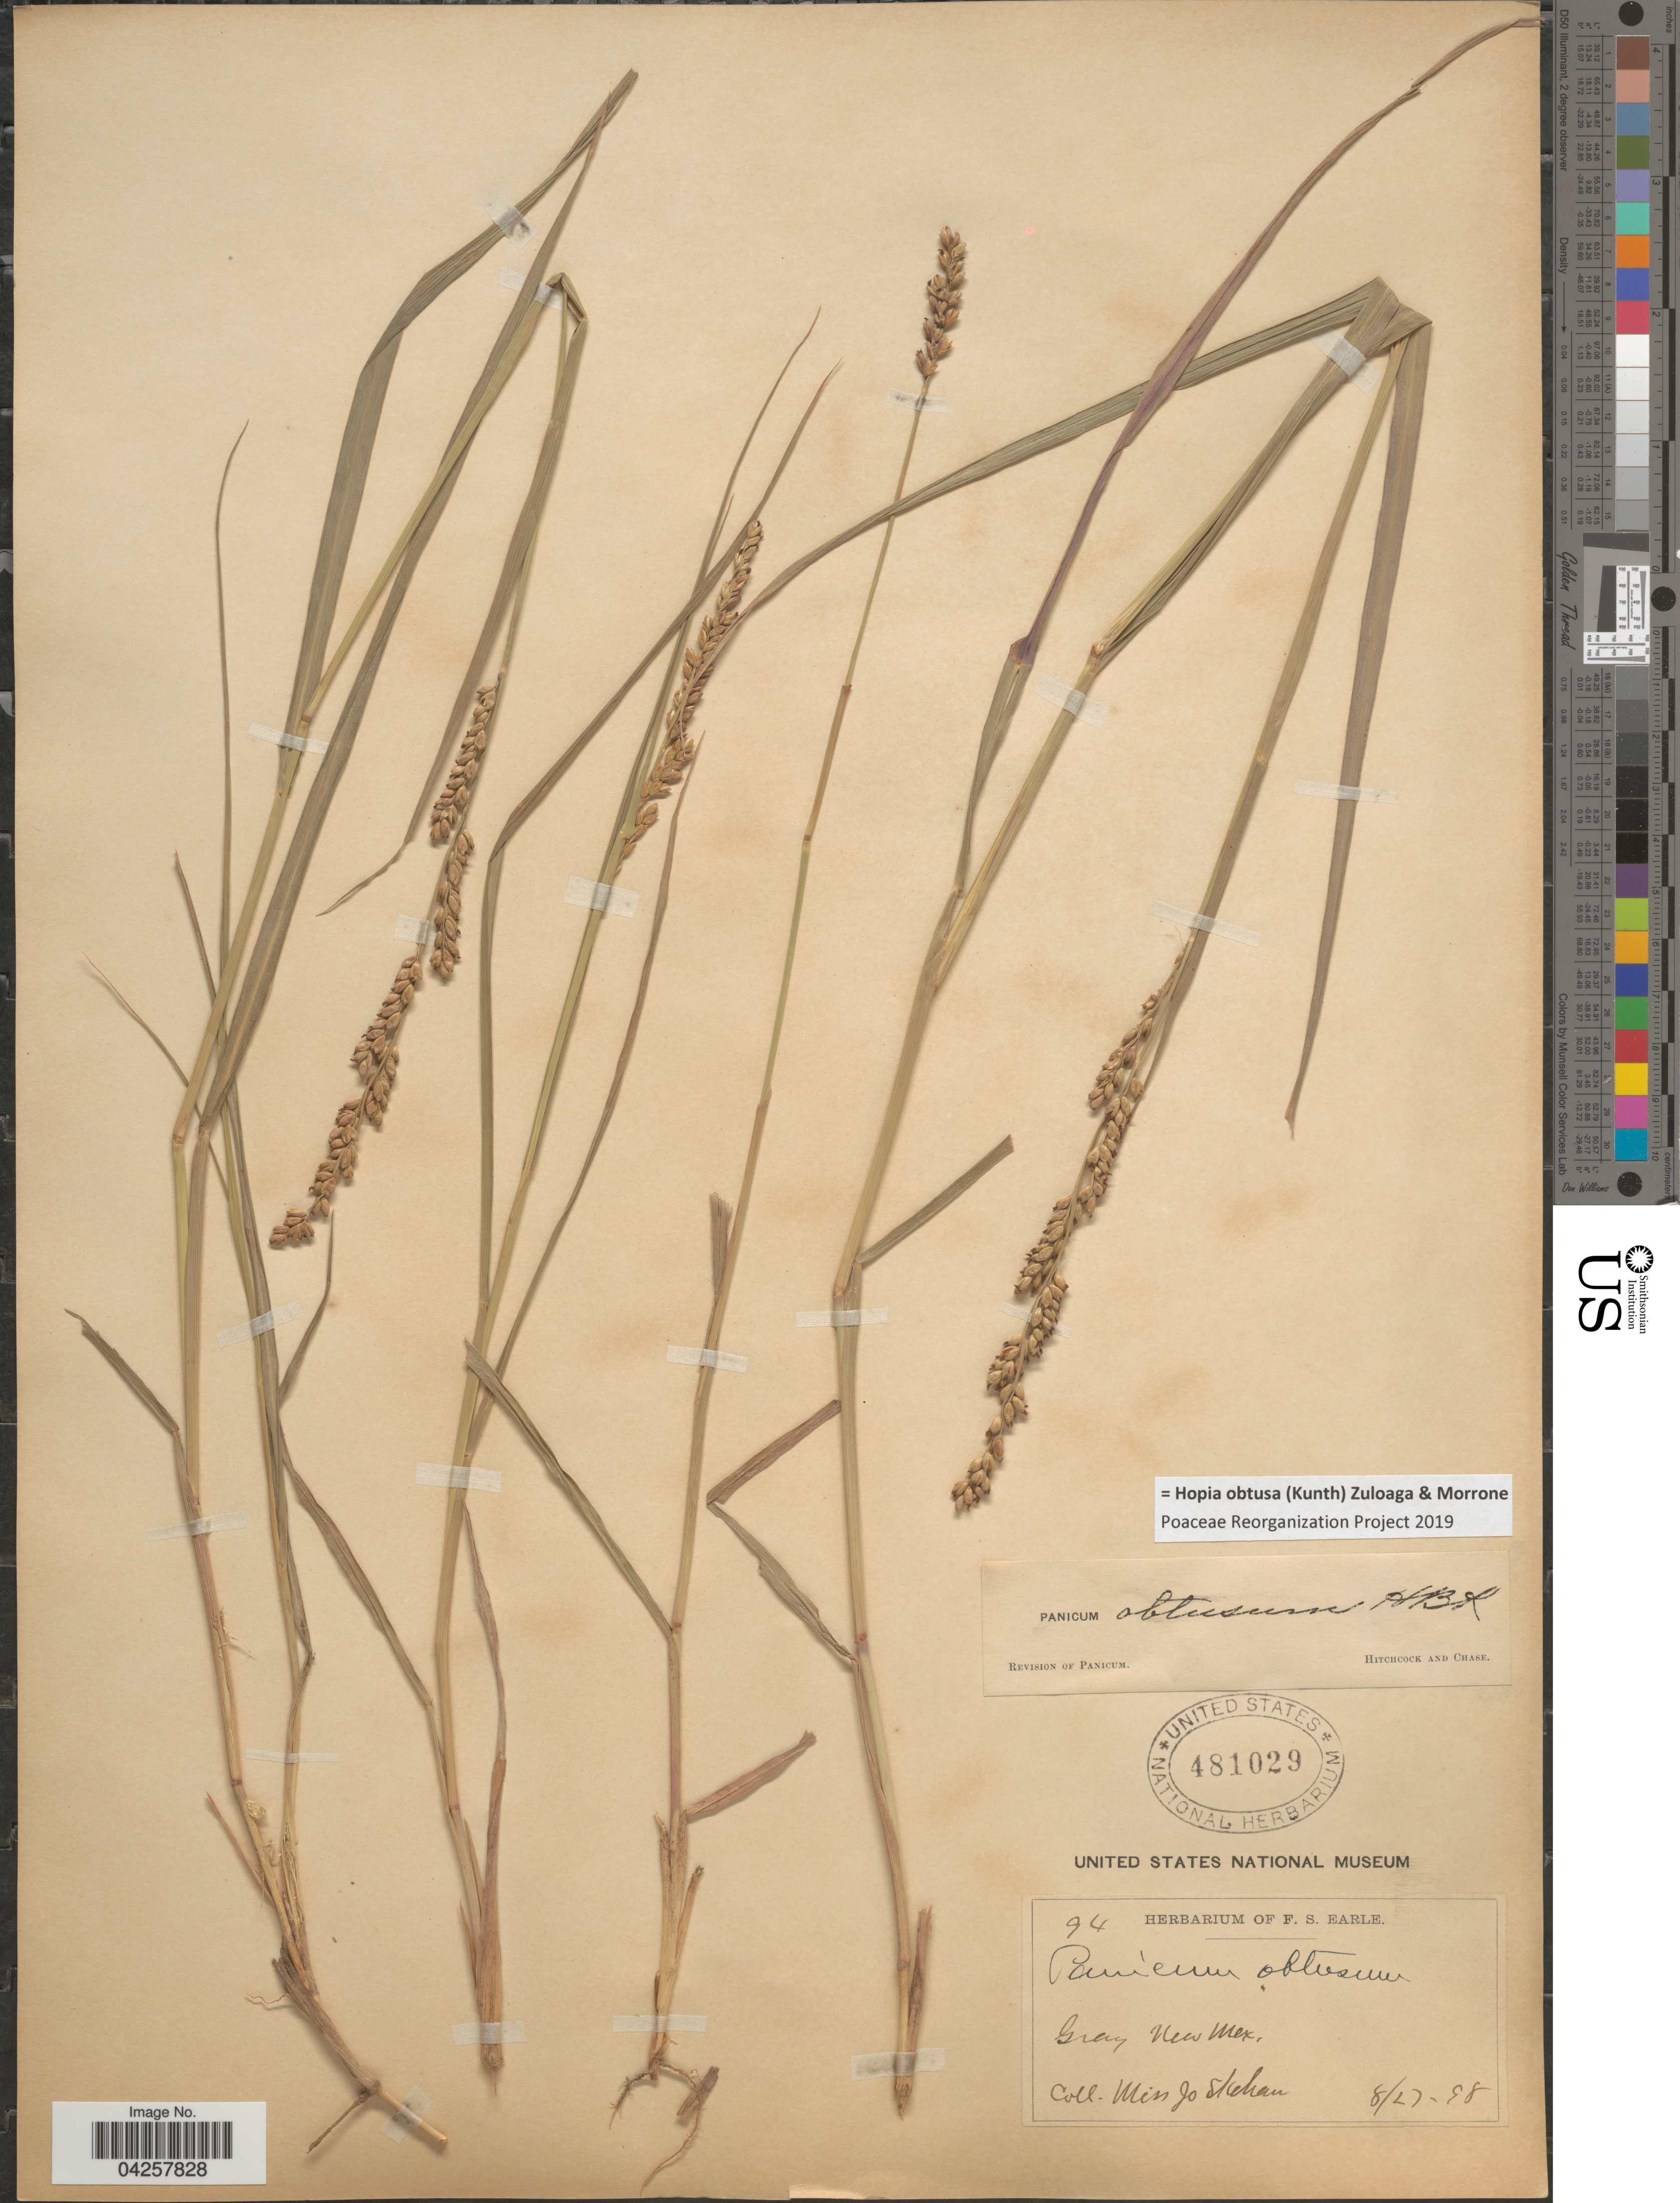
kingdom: Plantae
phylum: Tracheophyta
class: Liliopsida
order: Poales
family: Poaceae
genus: Hopia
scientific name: Hopia obtusa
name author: (Kunth) Zuloaga & Morrone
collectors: J. Skehan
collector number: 94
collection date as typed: Transcribed d/m/y: 27/8/98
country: United States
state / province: New Mexico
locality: Gray.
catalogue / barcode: US 481029